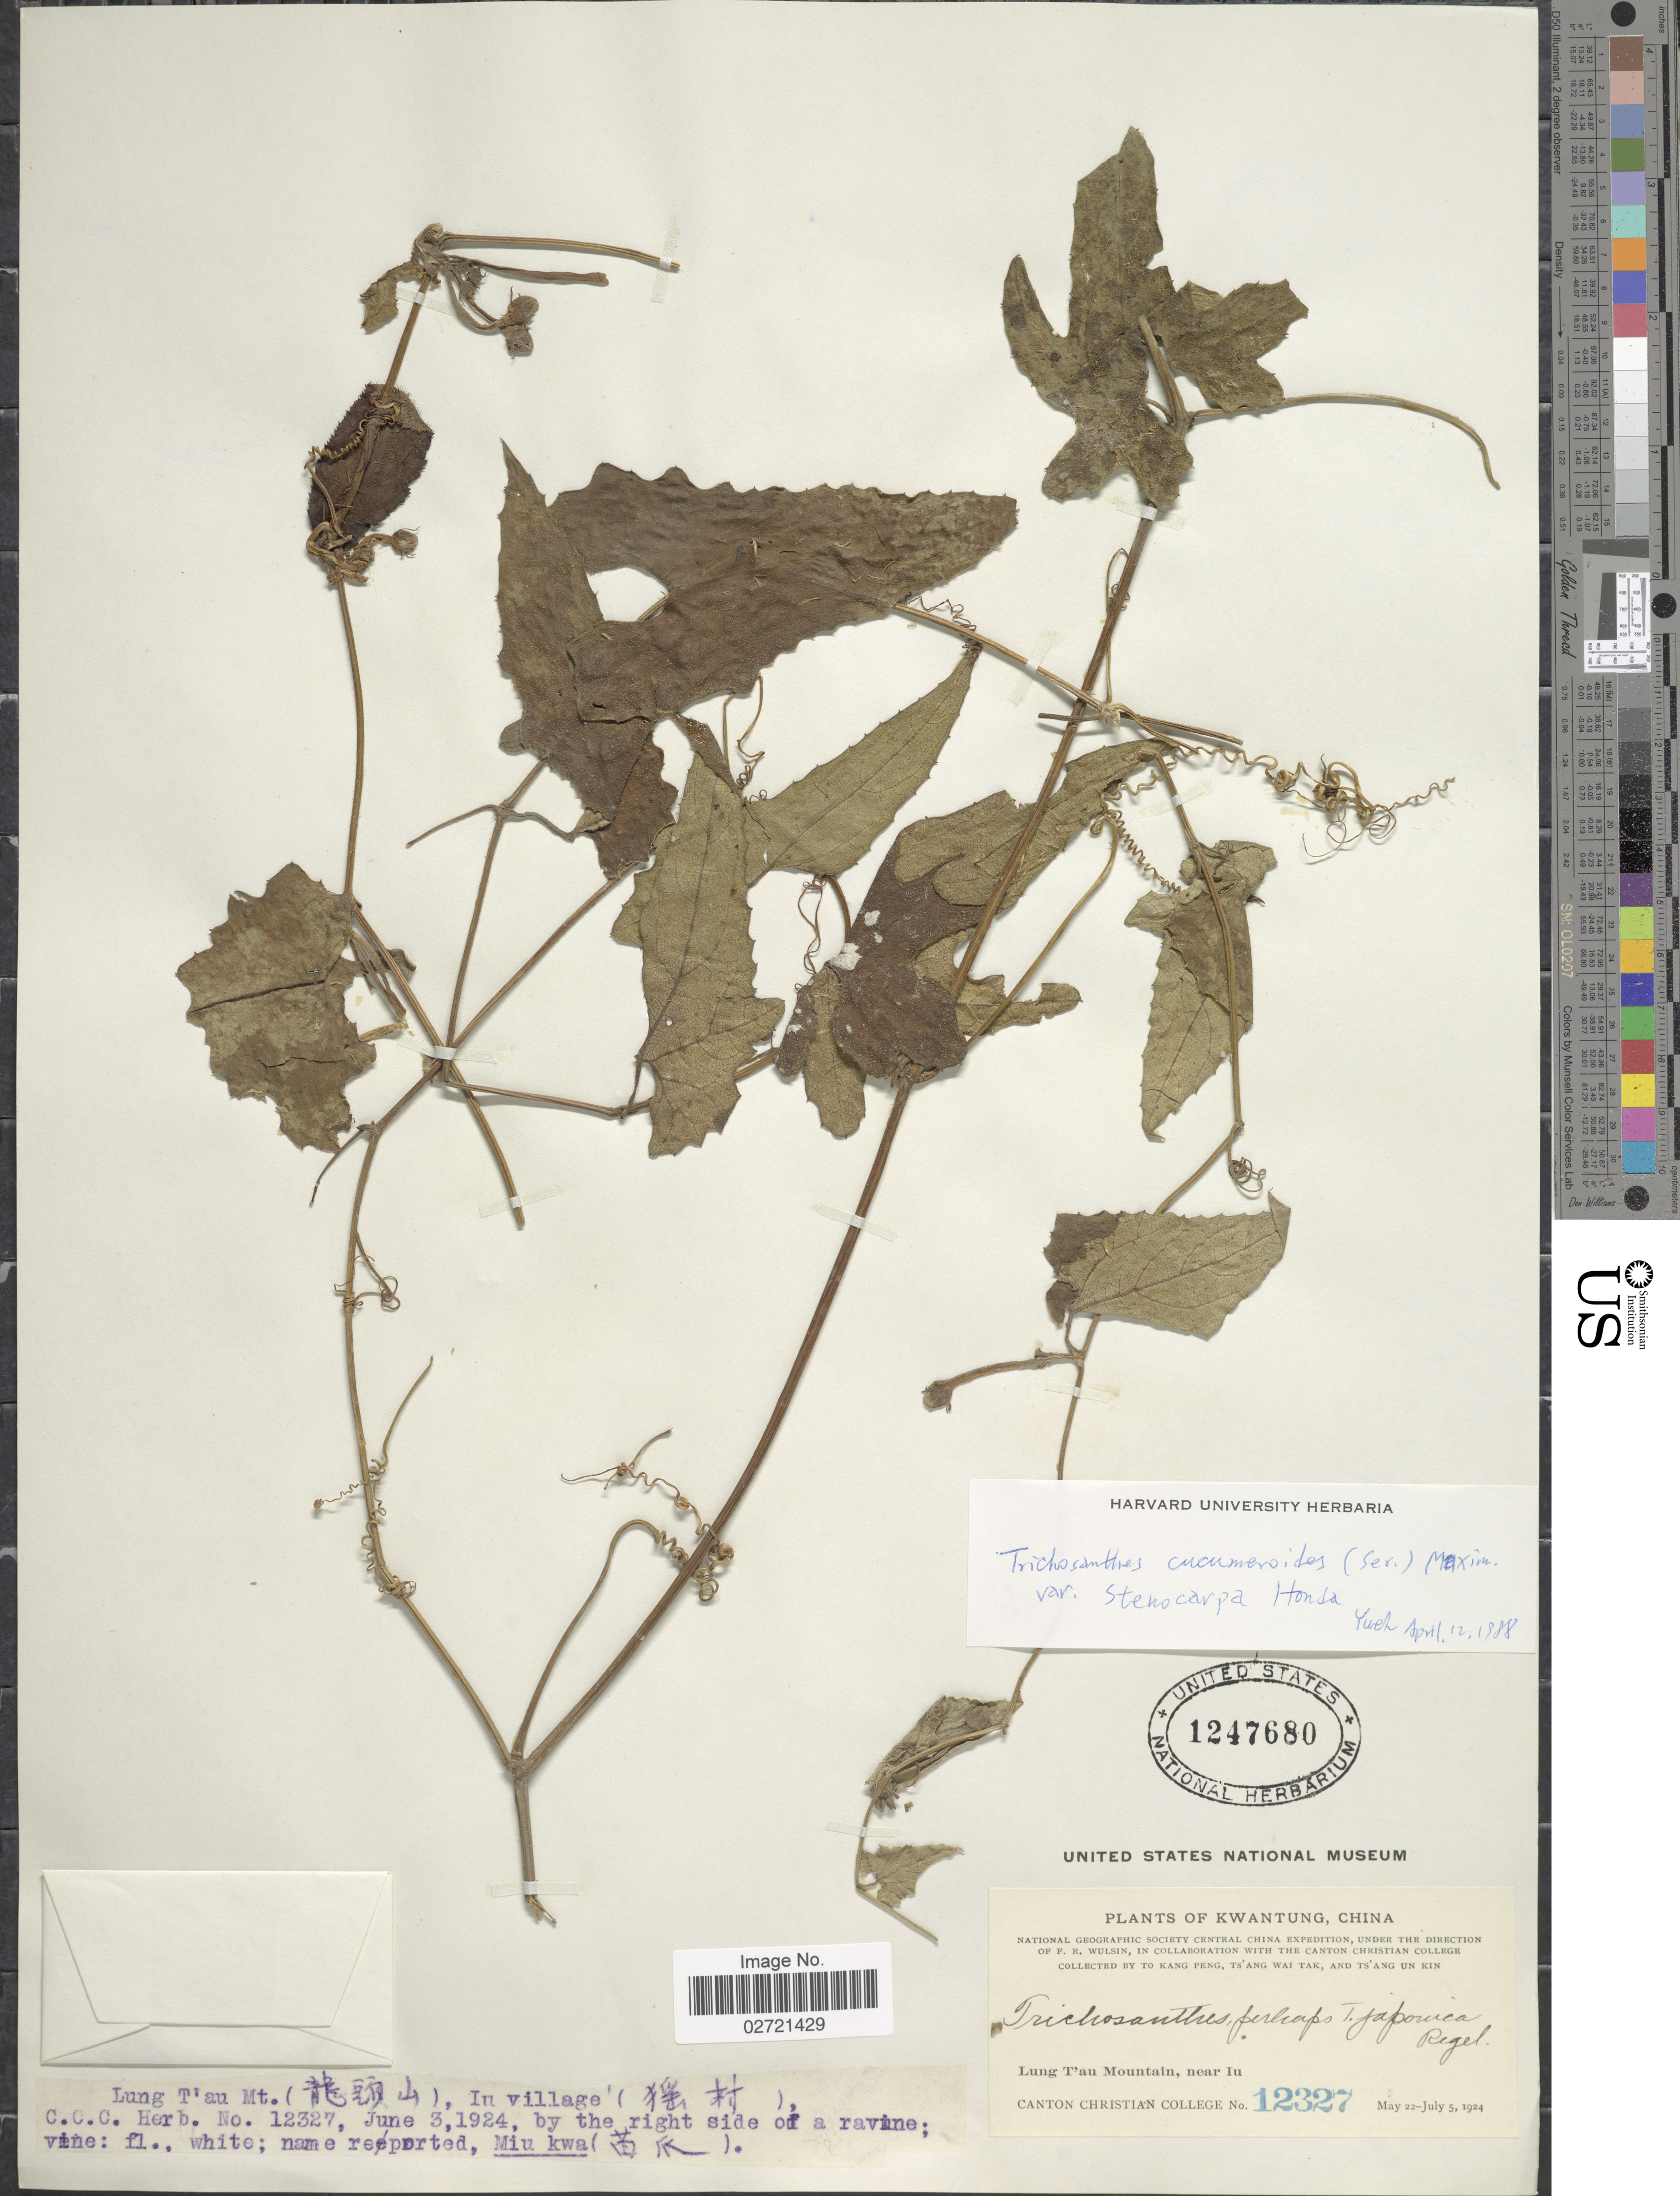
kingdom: Plantae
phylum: Tracheophyta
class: Magnoliopsida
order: Cucurbitales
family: Cucurbitaceae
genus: Trichosanthes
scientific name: Trichosanthes cucumeroides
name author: (Ser.) Maxim. ex Franch. & Sav.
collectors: Canton Christian College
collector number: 12327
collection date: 1924-05-22/1924-07-05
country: China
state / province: Guangdong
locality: Kwangtung, China, Lung T'au Mountain, near Iu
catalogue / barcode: US 1247680